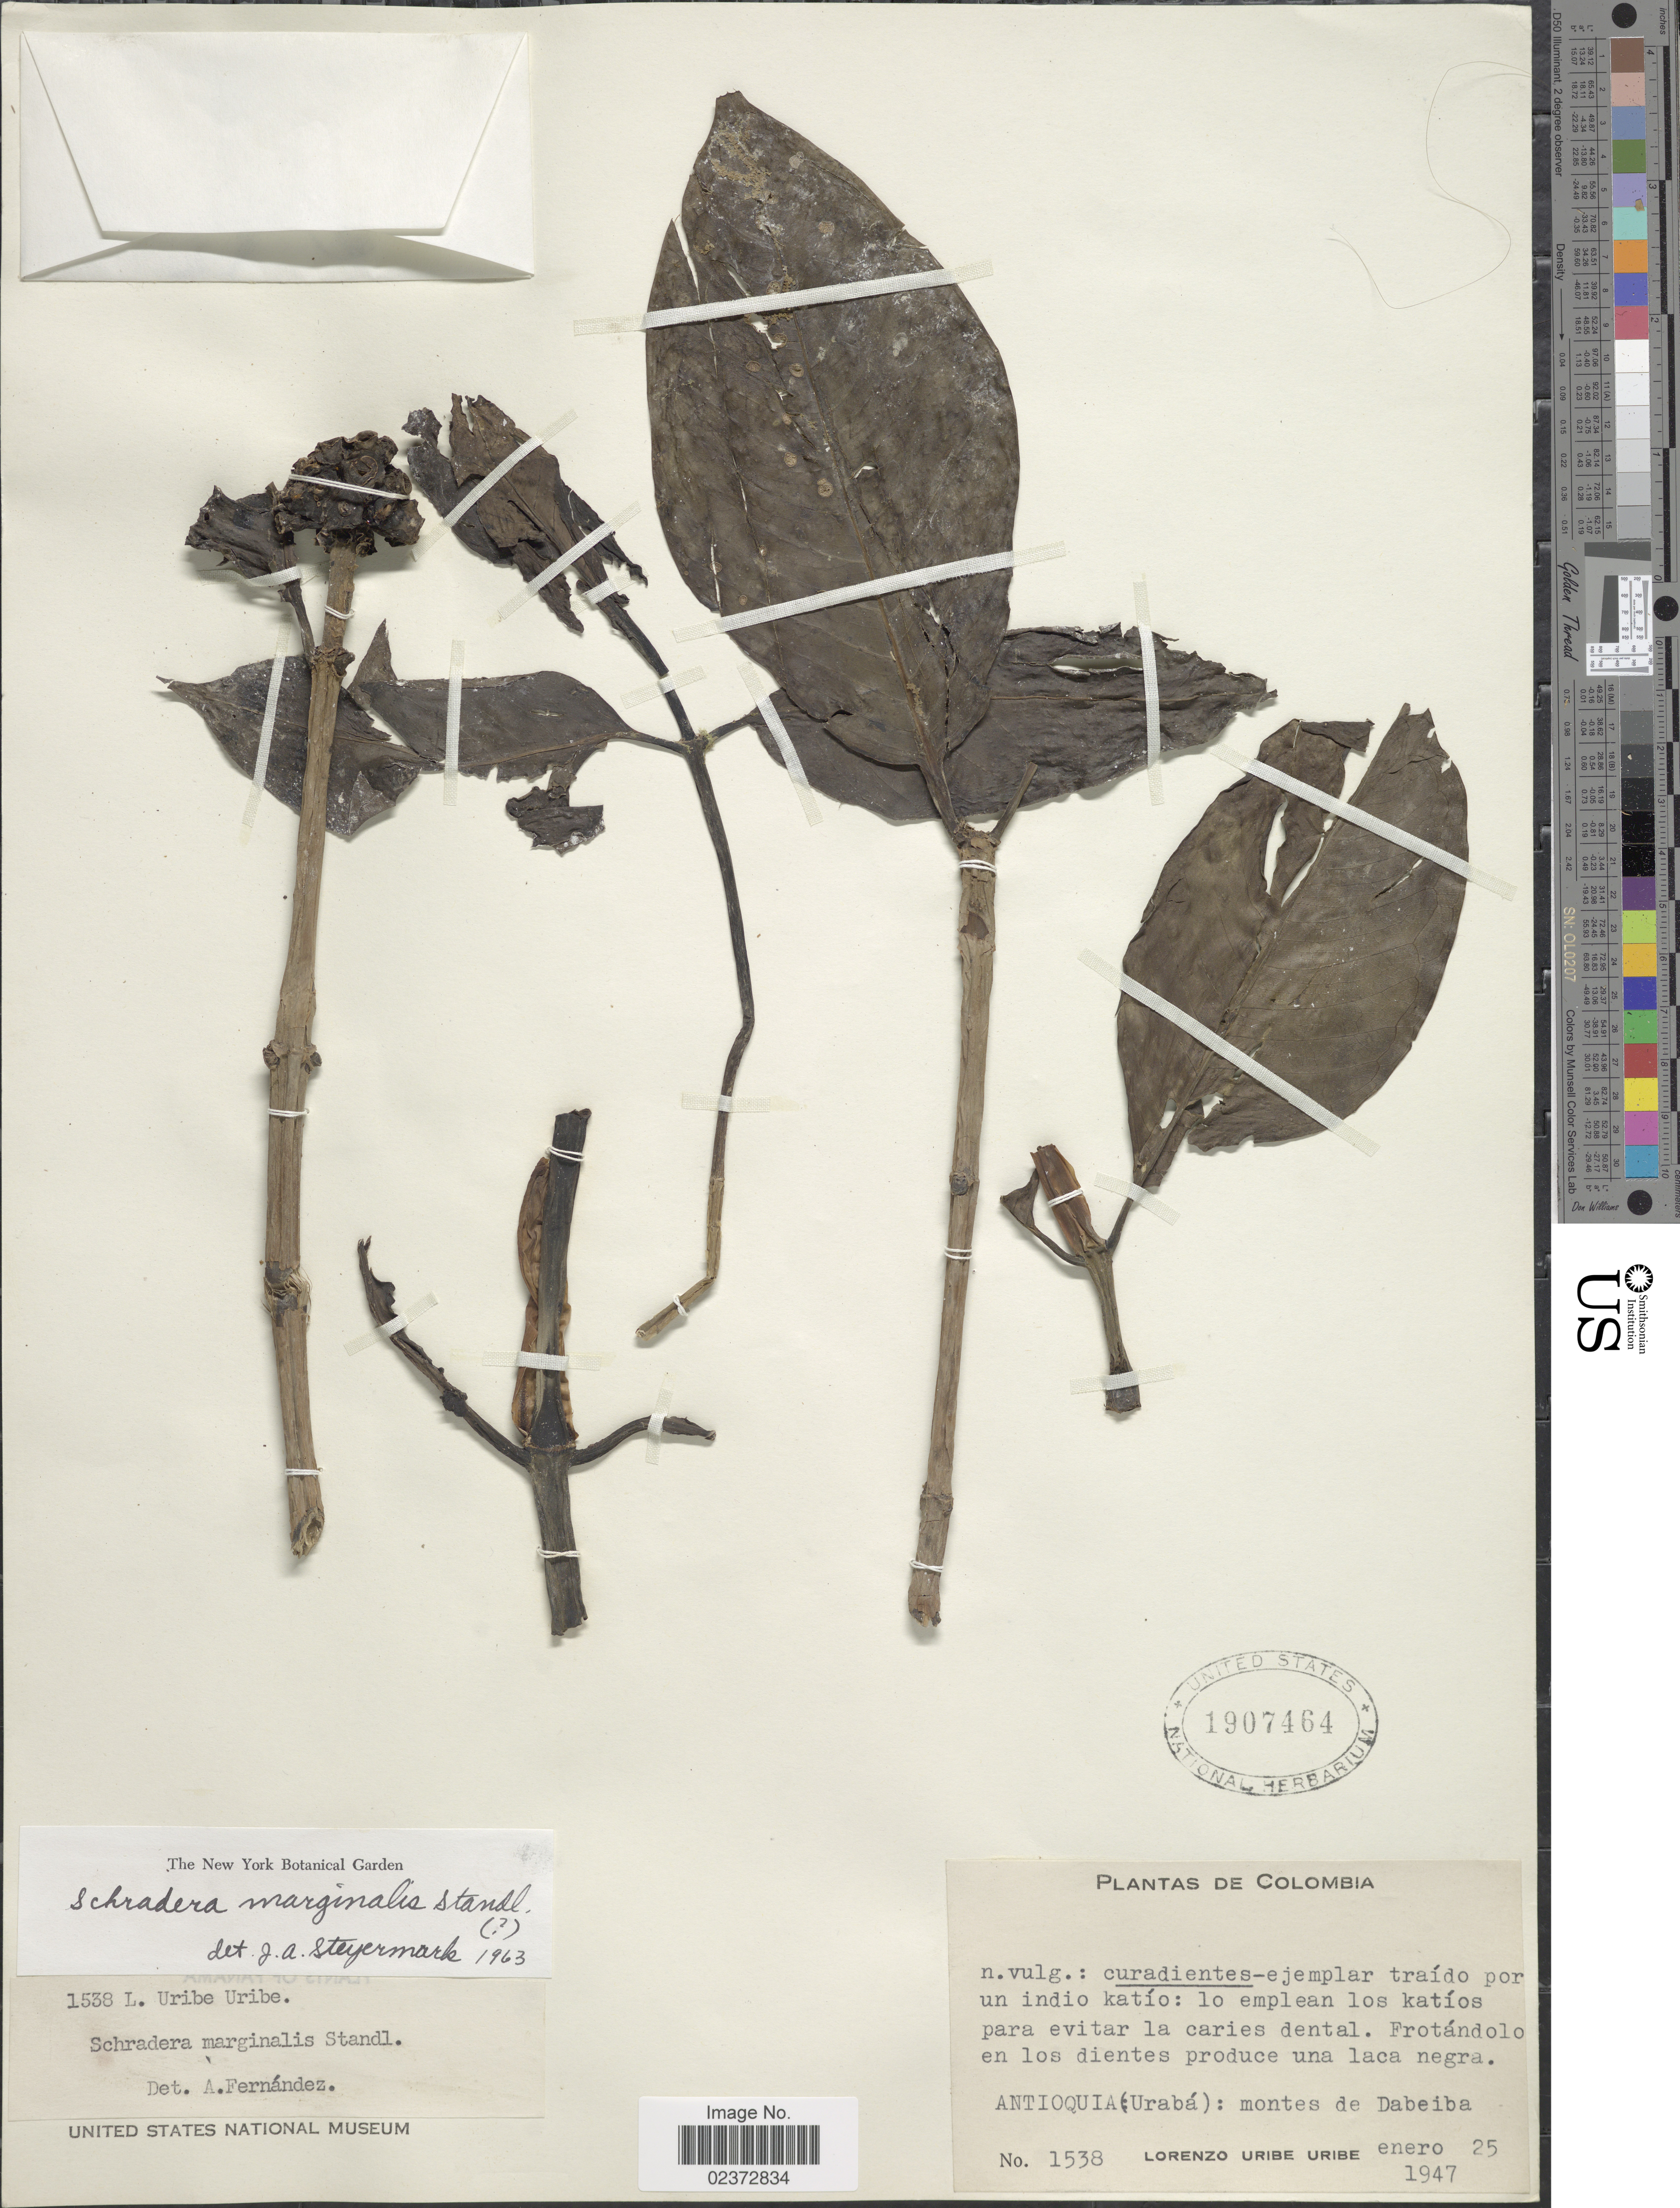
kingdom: Plantae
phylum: Tracheophyta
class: Magnoliopsida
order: Gentianales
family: Rubiaceae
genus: Schradera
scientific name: Schradera marginalis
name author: Standl. in W.A. Archer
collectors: L. Uribe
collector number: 1538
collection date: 1947-01-25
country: Colombia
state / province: Antioquia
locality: (Urabá): montes de Dabeiba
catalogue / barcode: US 1907464